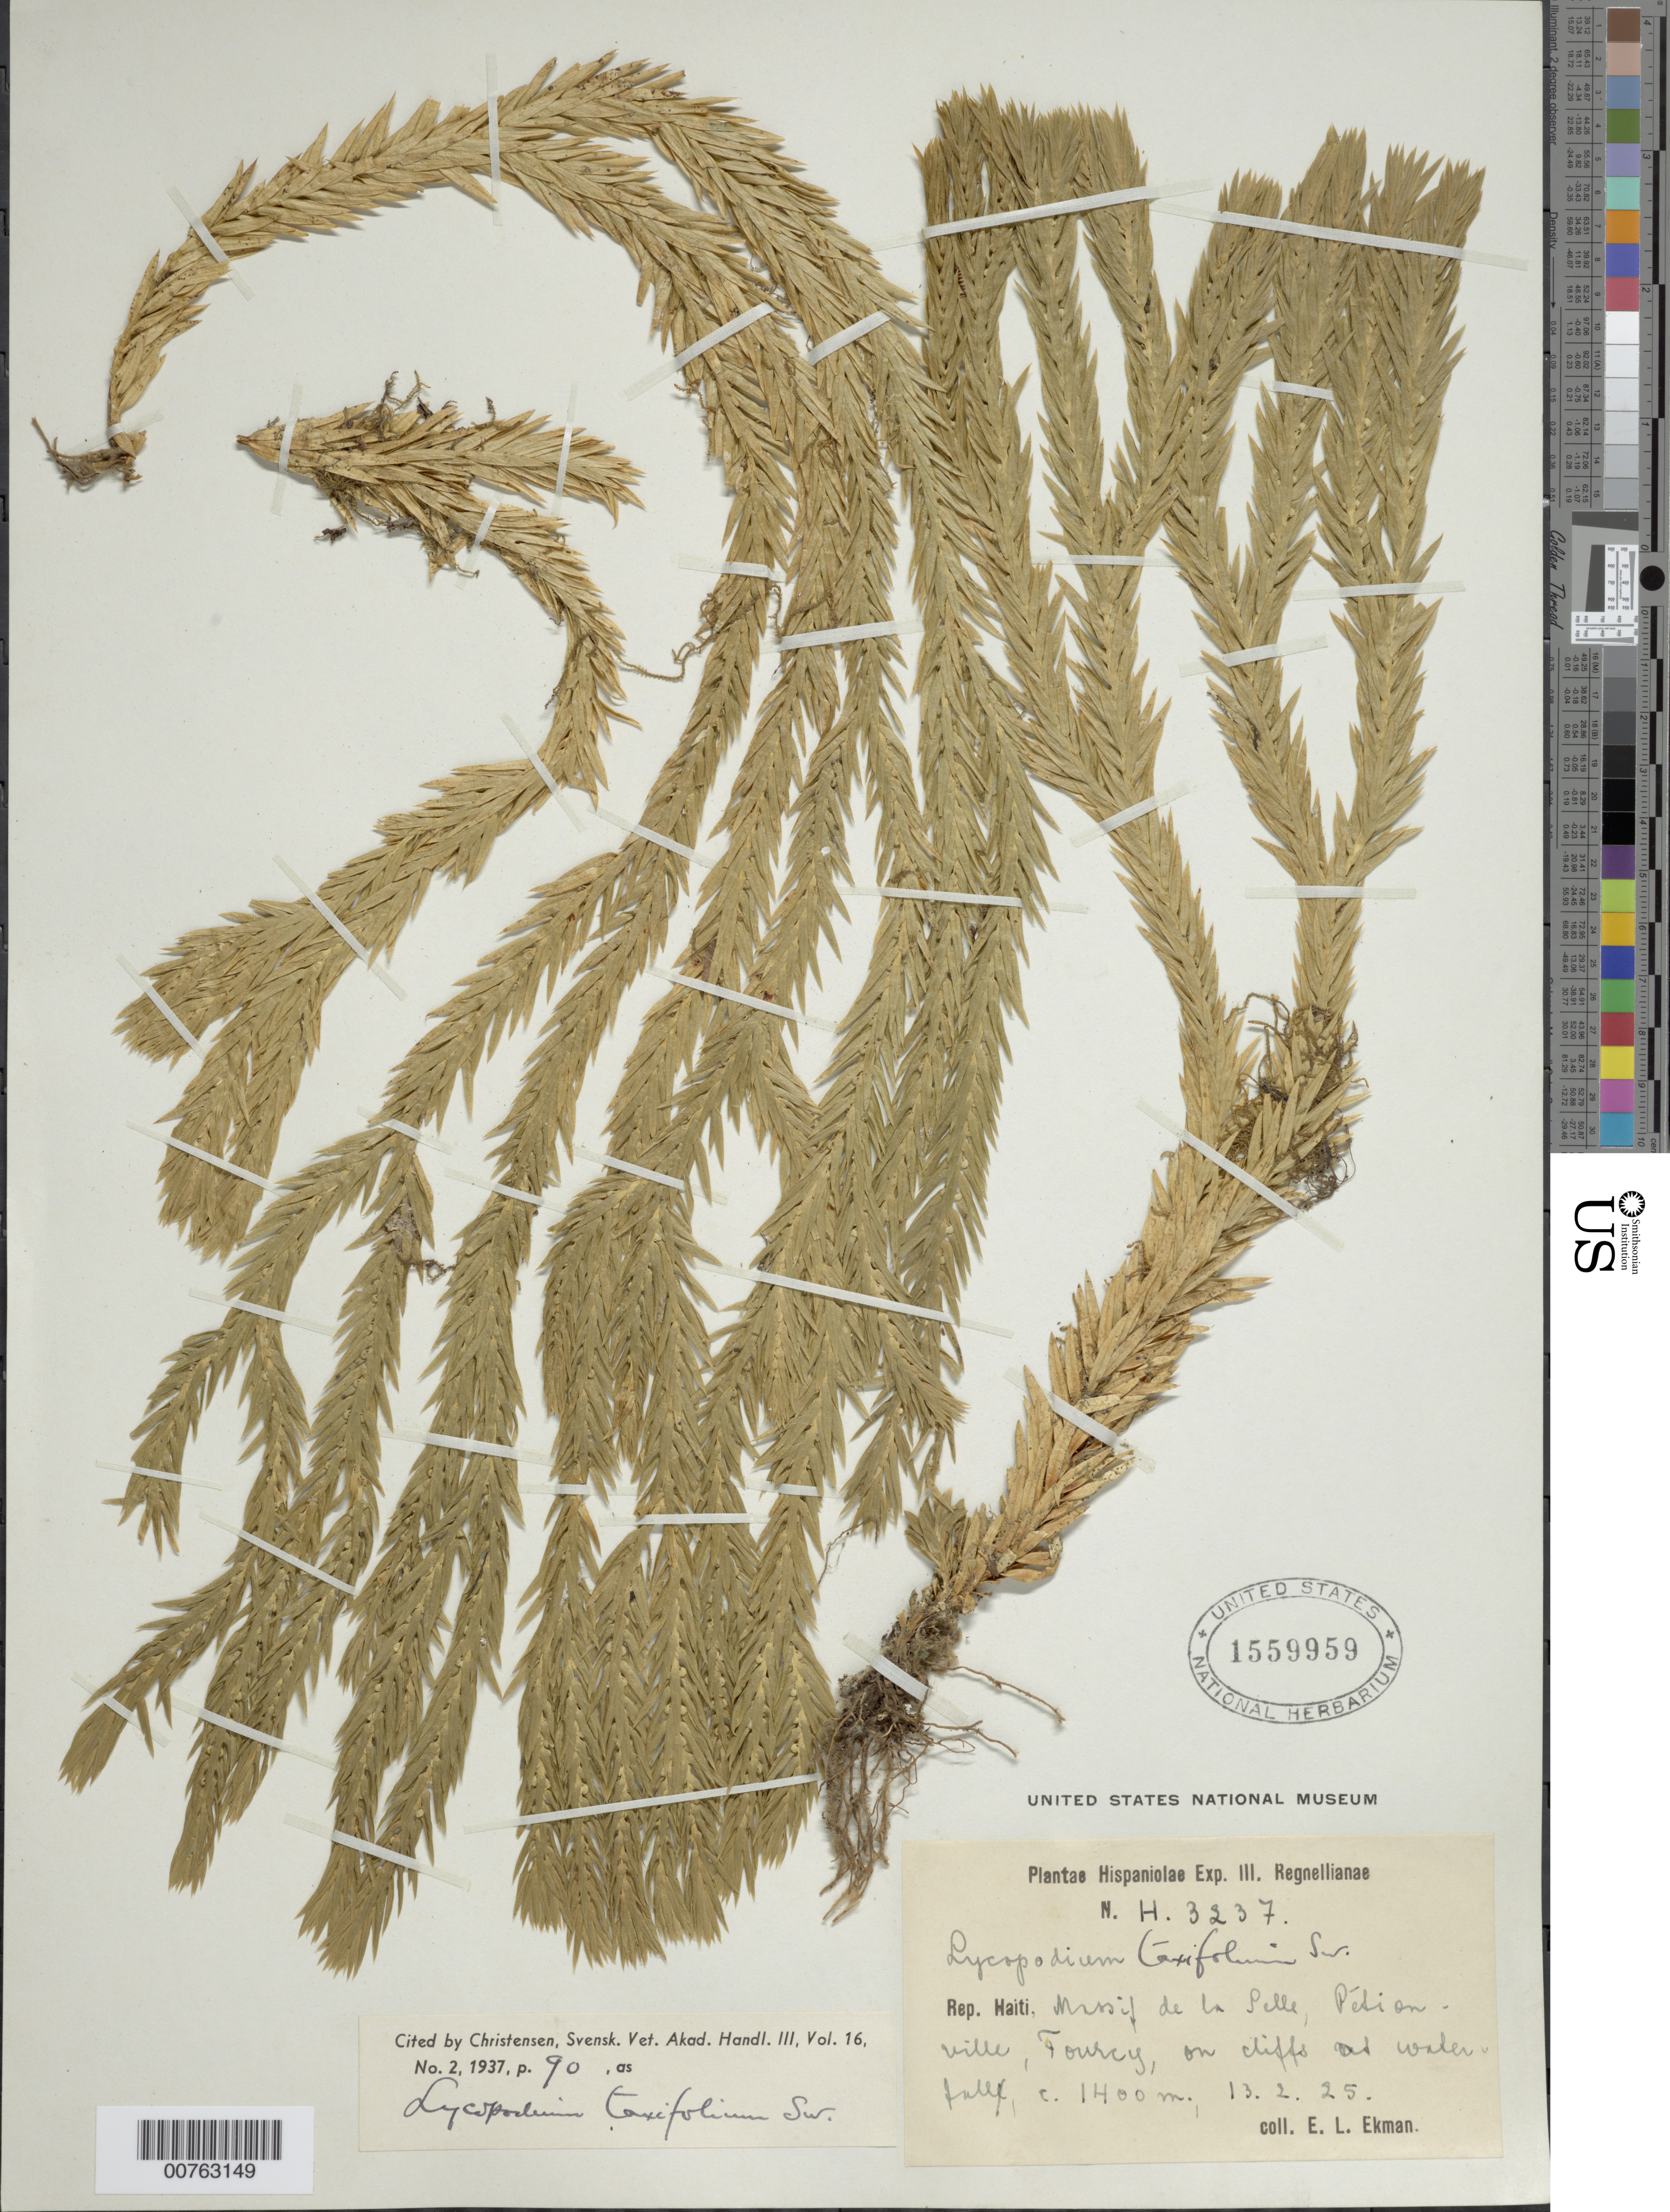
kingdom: Plantae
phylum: Tracheophyta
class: Lycopodiopsida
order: Lycopodiales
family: Lycopodiaceae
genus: Phlegmariurus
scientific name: Phlegmariurus taxifolius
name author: (Sw.) Á. Löve & D. Löve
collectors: E. L. Ekman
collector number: H 3237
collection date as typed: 13 Feb 1925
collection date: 1925-02-13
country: Haiti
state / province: Ouest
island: Hispaniola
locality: Massif de la Selle, Pédion-ville, Fourcy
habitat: On cliffs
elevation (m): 1400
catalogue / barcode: US 1559959